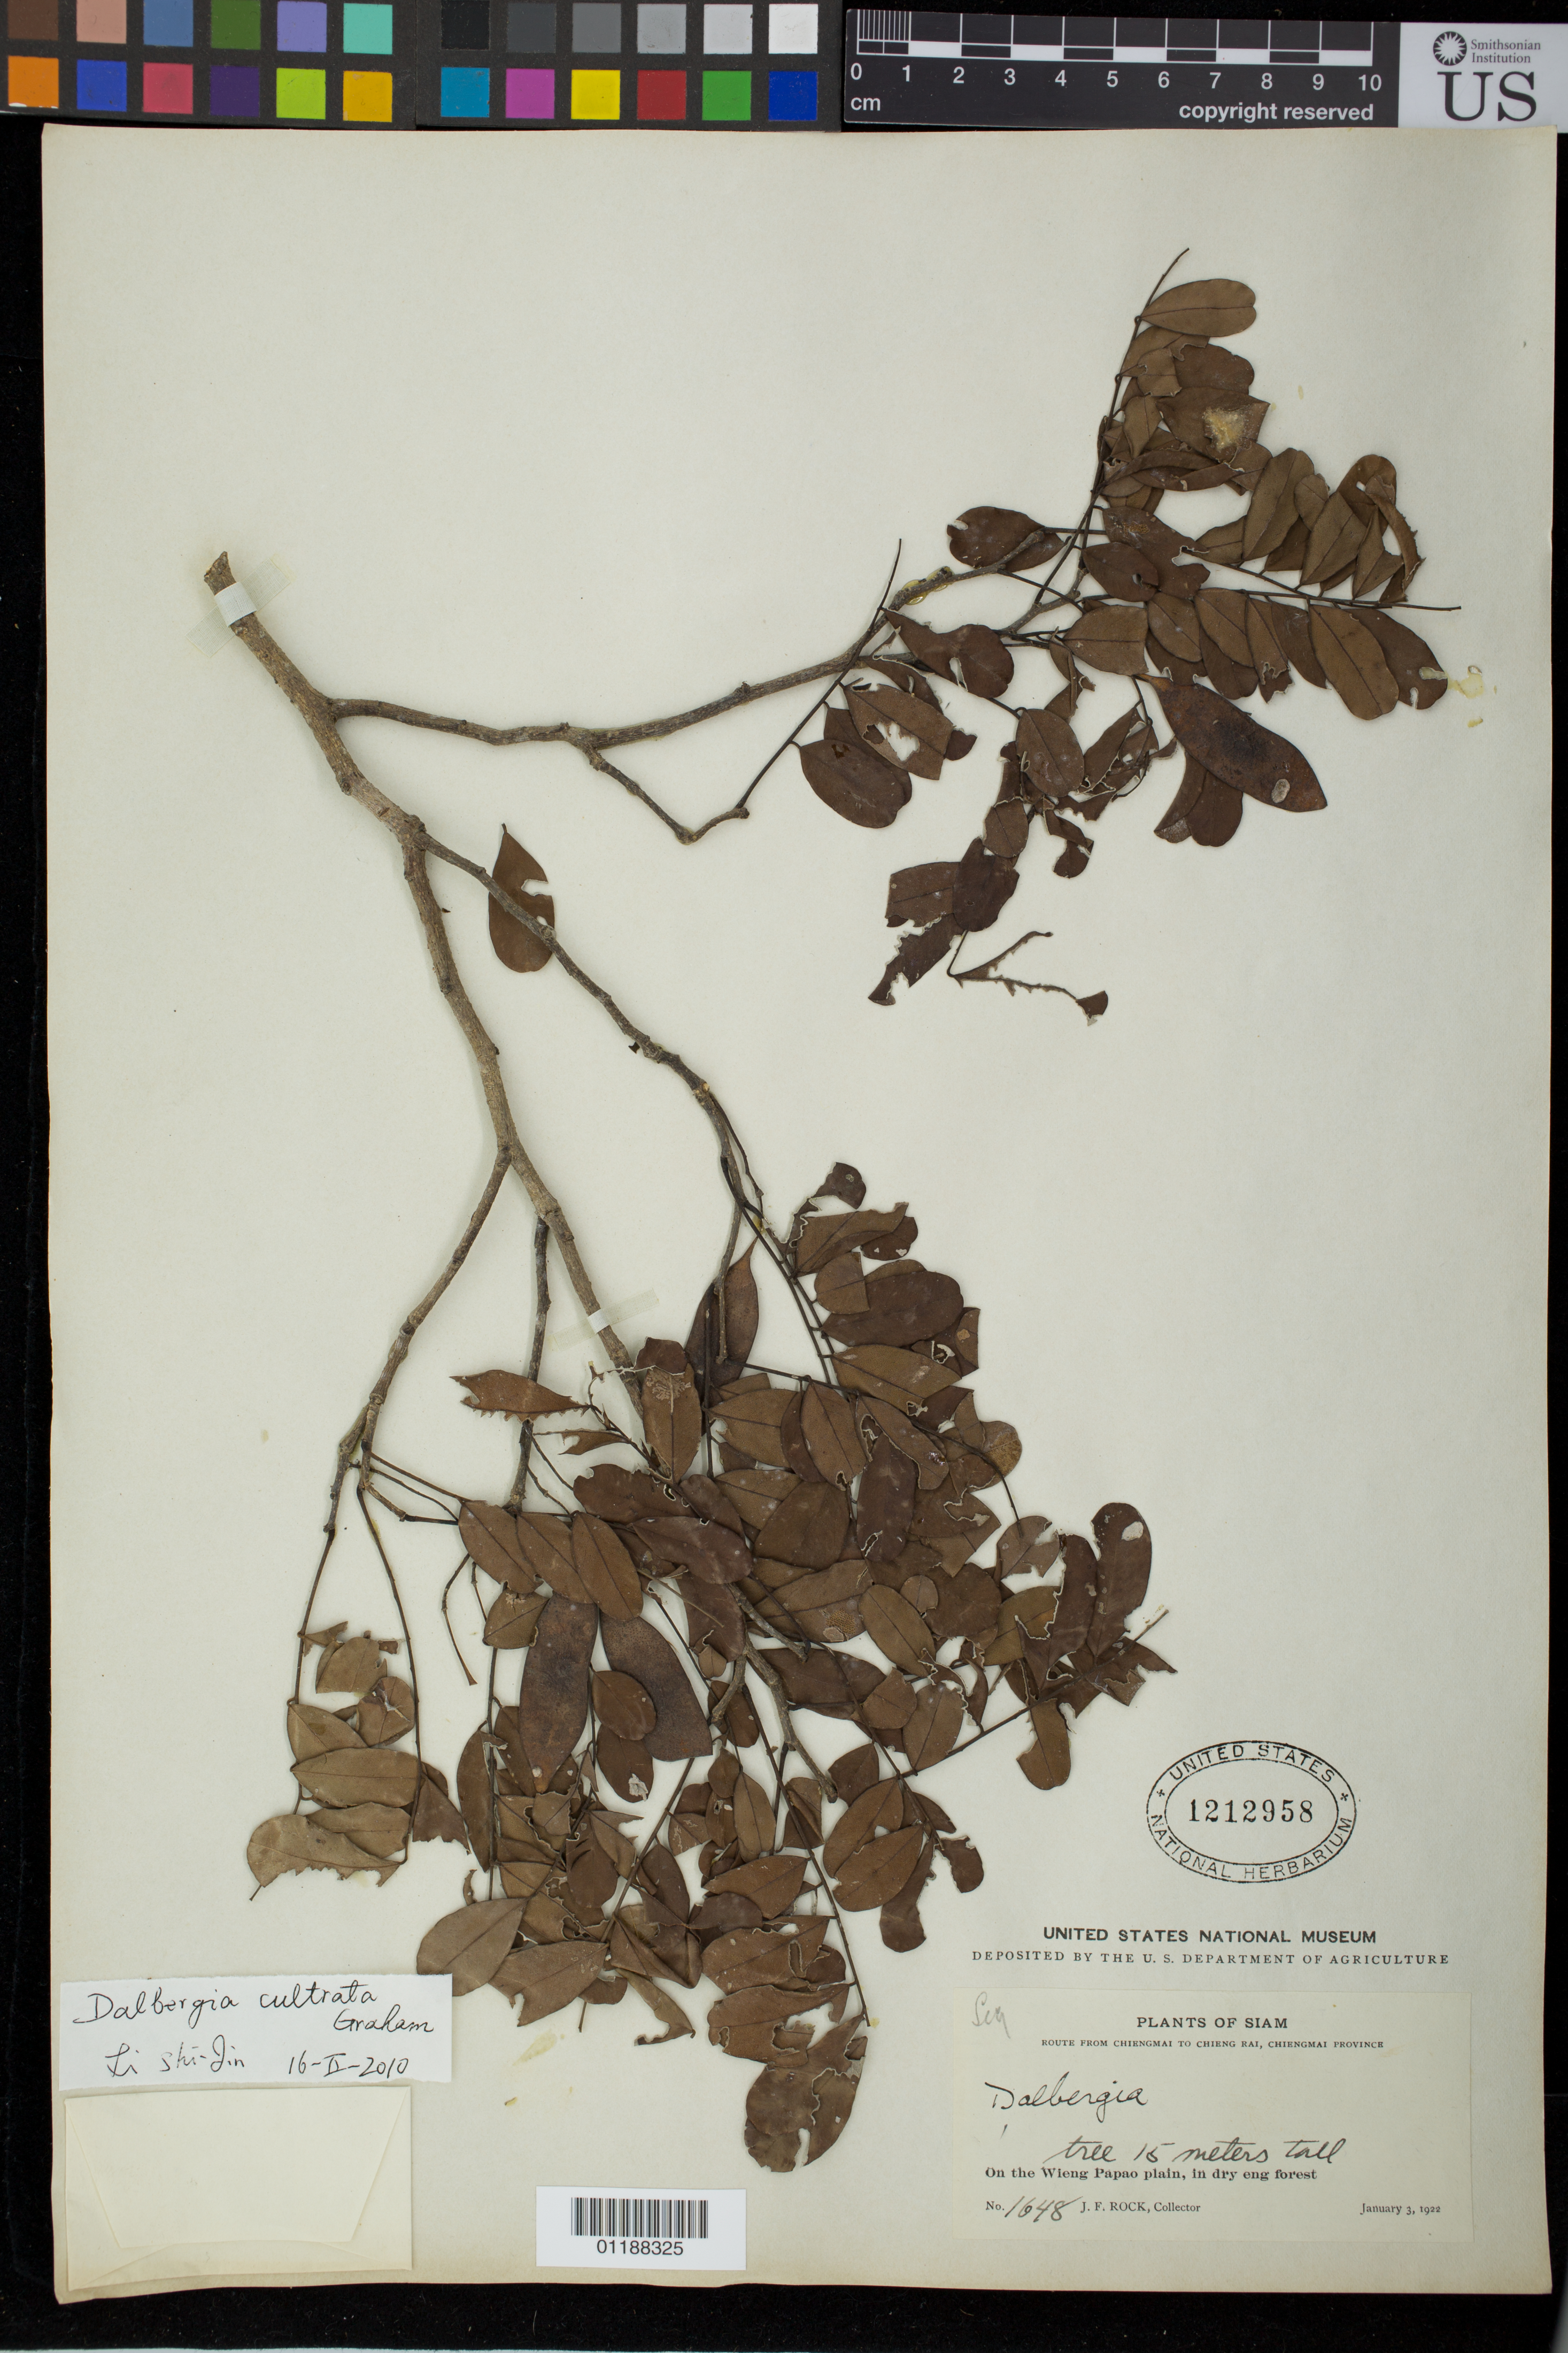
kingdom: Plantae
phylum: Tracheophyta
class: Magnoliopsida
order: Fabales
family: Fabaceae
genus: Dalbergia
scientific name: Dalbergia cultrata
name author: Graham ex Benth.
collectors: J. F. Rock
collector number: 1648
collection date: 1922-01-03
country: Thailand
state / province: Chiang Mai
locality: Route from Chiengmai to ChiengRai. On the Wieng Papao plain, in dry eng forest.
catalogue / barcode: US 1212958